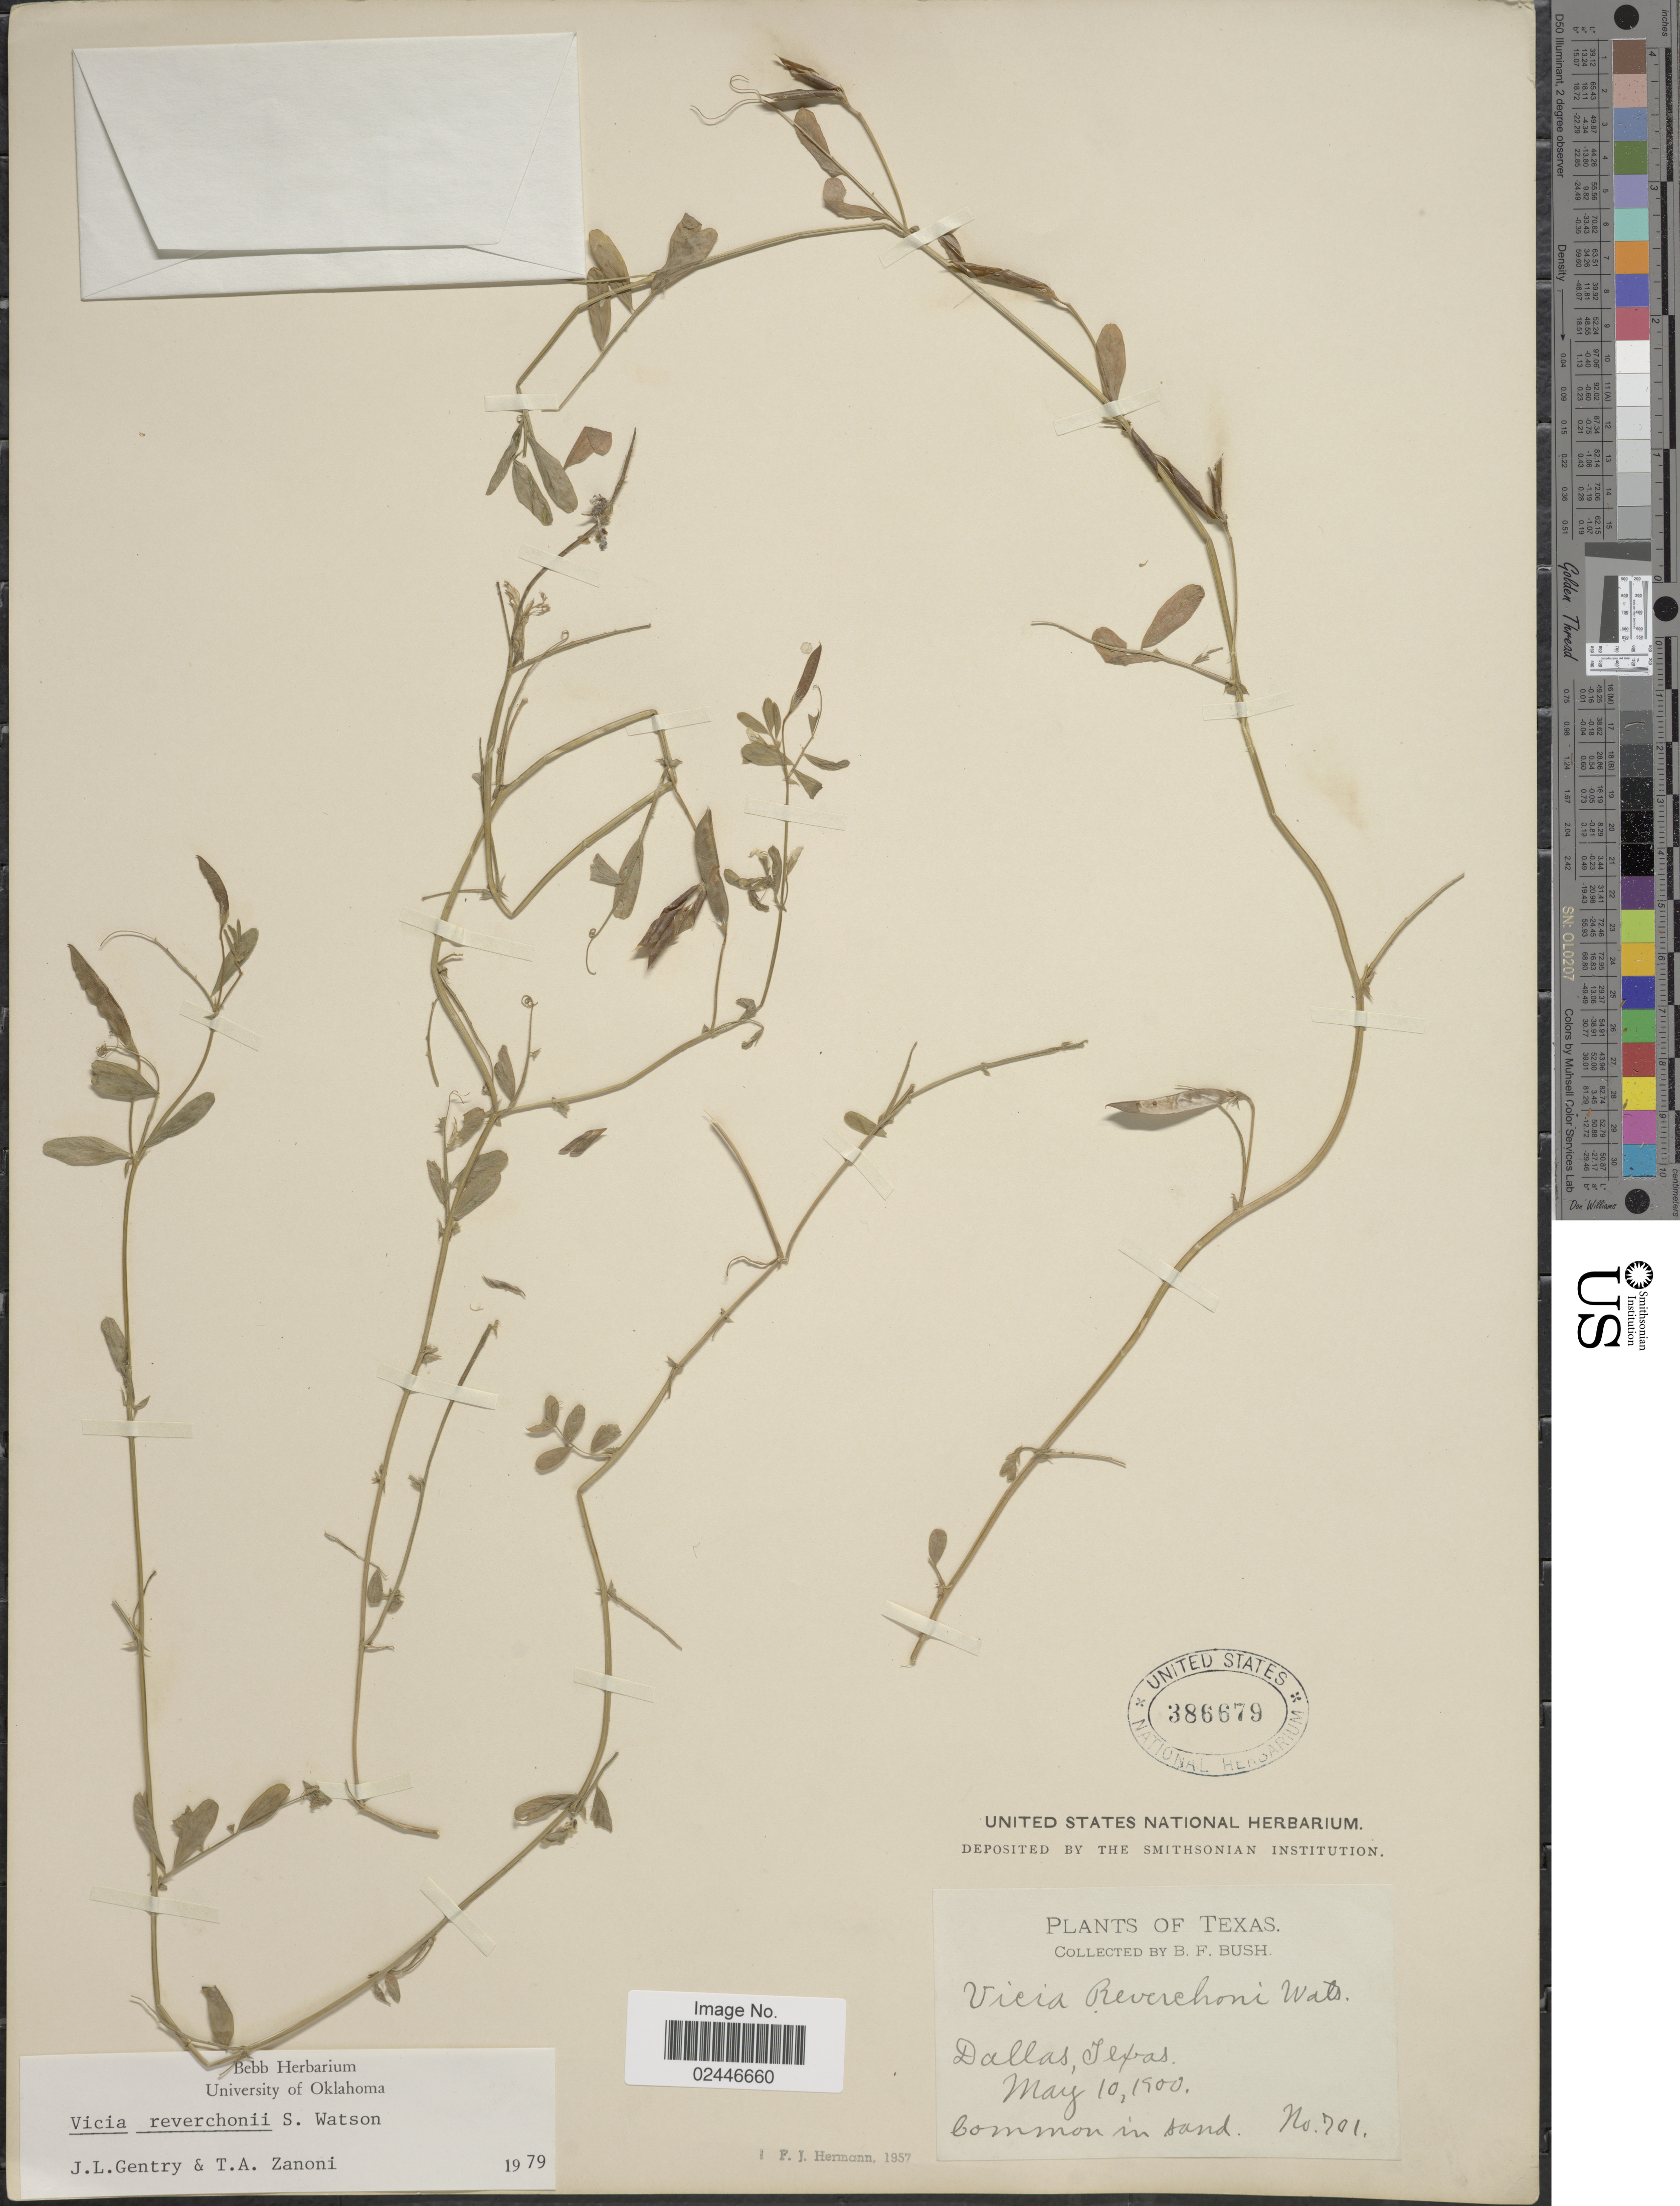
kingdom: Plantae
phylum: Tracheophyta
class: Magnoliopsida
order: Fabales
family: Fabaceae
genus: Vicia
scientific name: Vicia reverchonii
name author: S. Watson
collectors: B. F. Bush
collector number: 701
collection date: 1900-05-10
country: United States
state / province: Texas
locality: Dallas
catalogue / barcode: US 386679